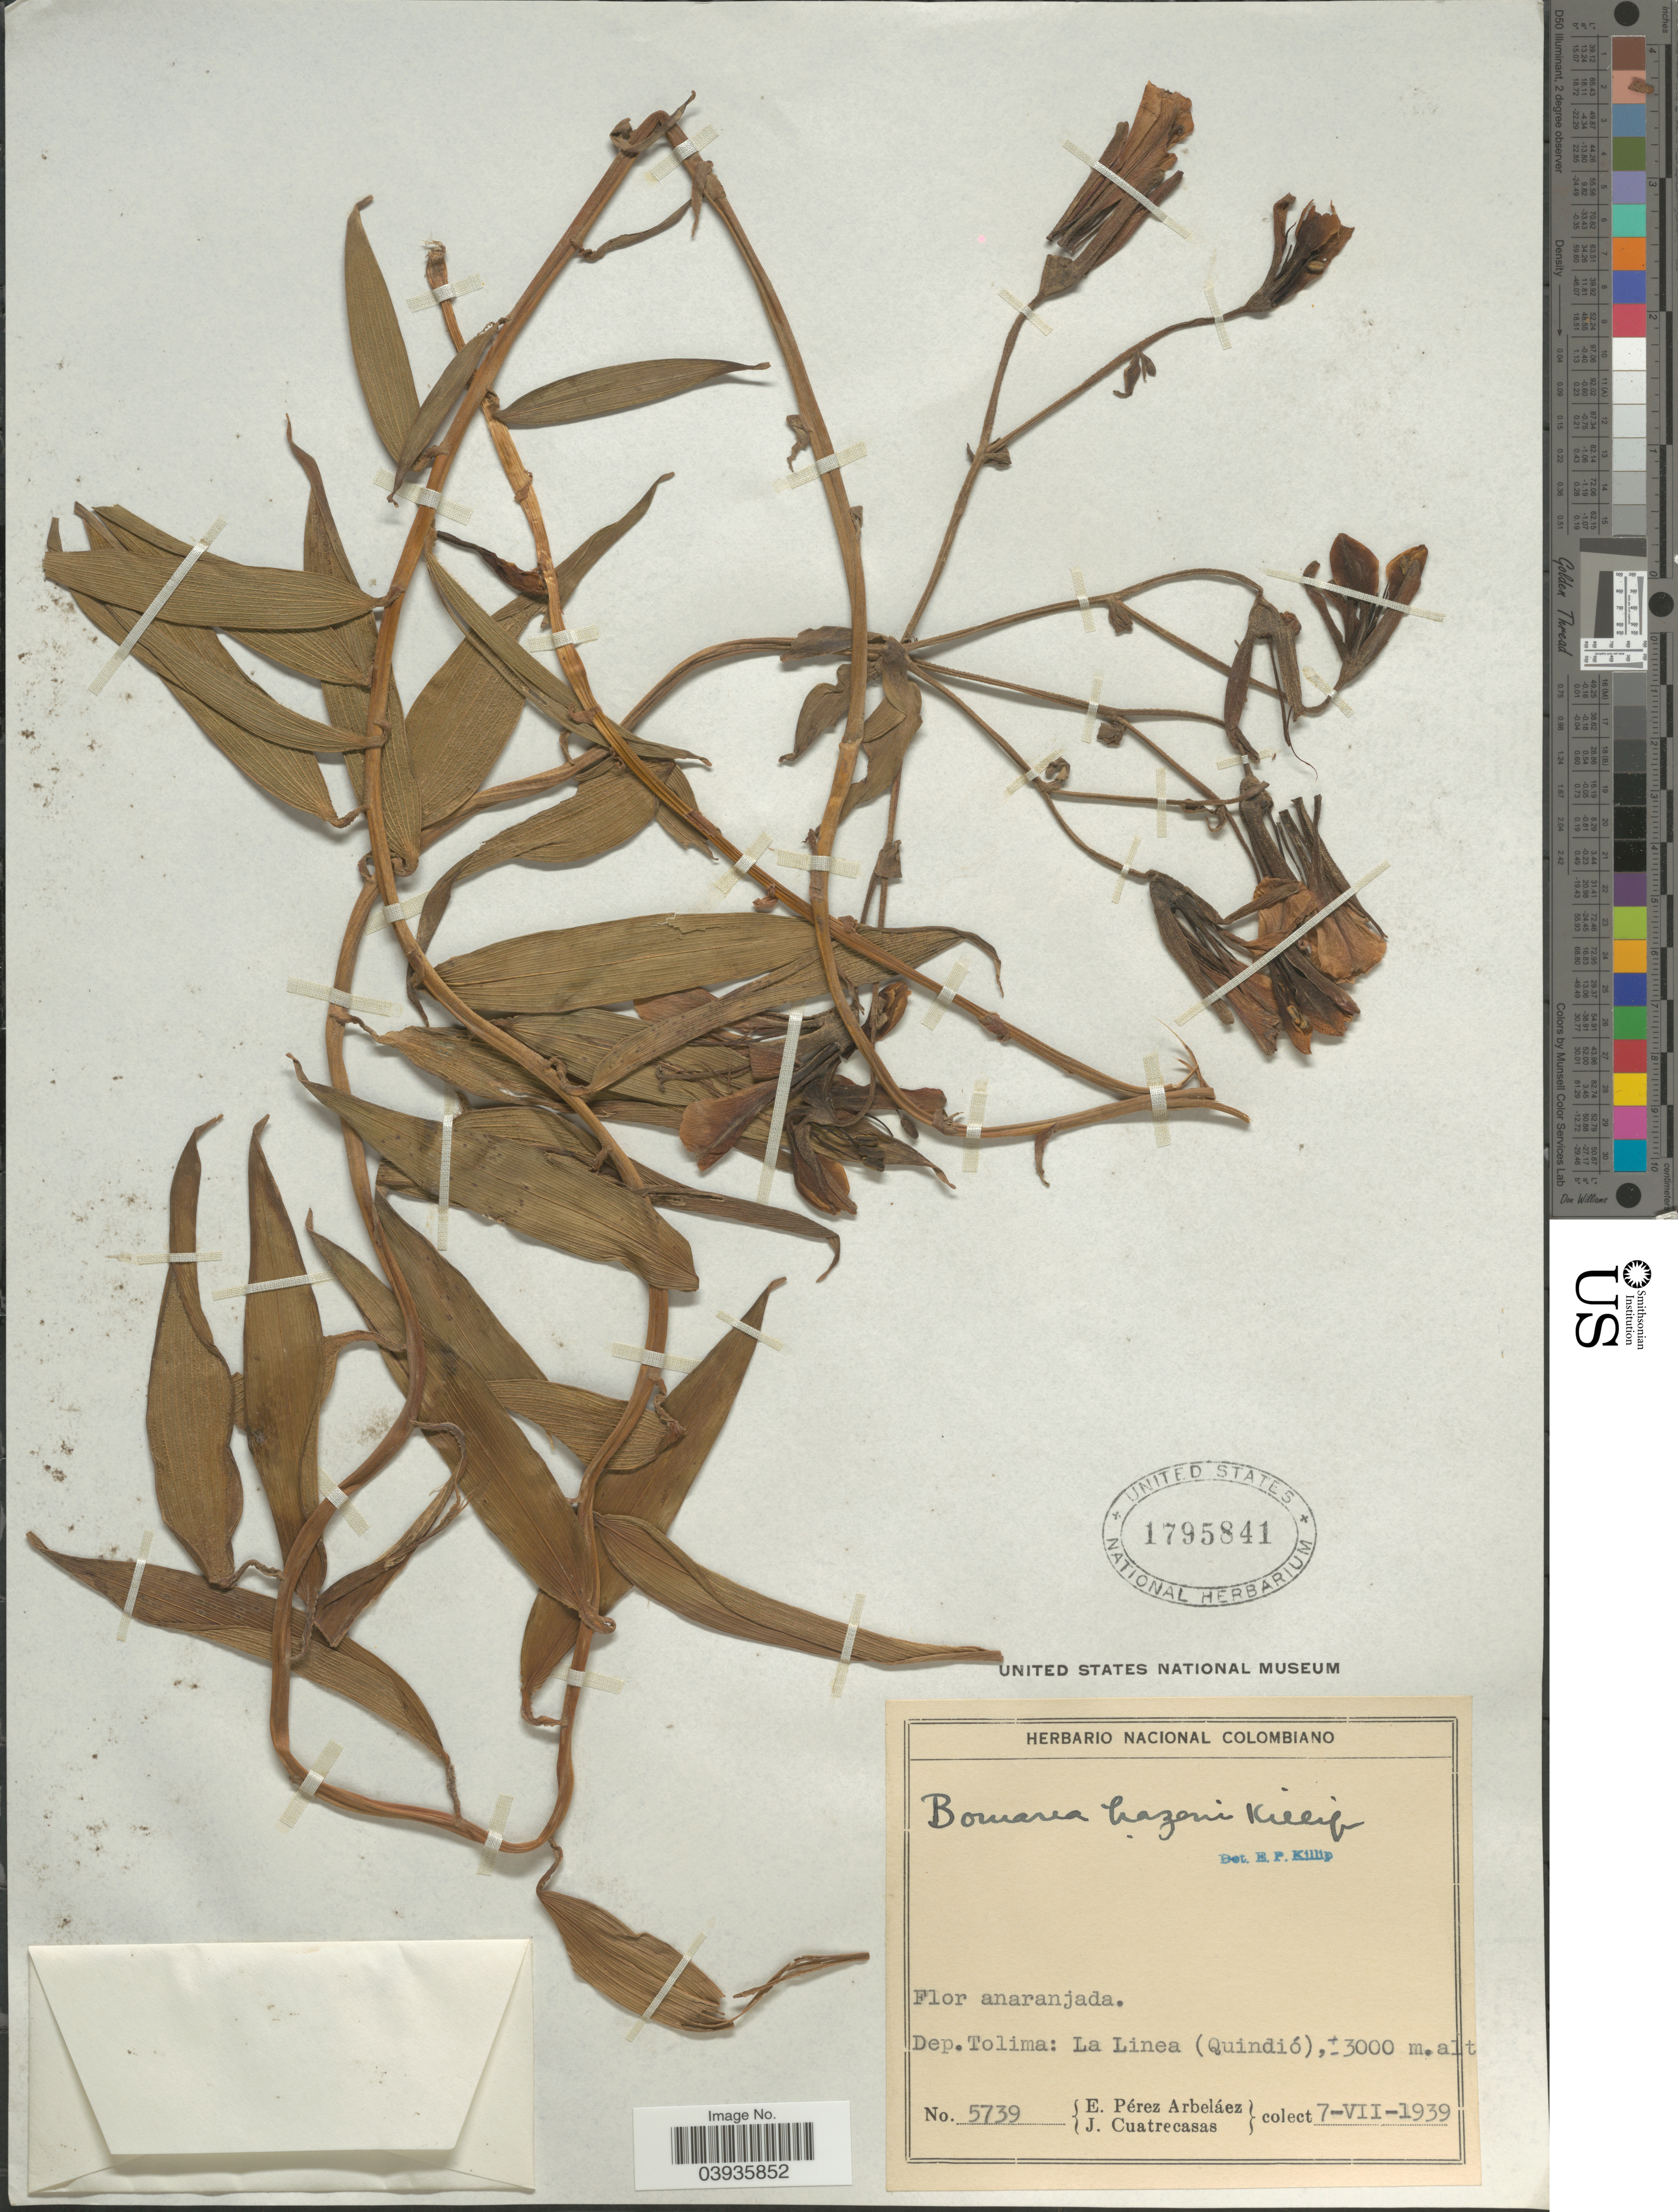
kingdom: Plantae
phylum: Tracheophyta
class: Liliopsida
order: Liliales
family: Alstroemeriaceae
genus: Bomarea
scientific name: Bomarea hazenii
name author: Killip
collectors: E. Pérez Arbeláez & J. Cuatrecasas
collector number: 5739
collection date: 1939-07-07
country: Colombia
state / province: Tolima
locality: Dep.Tolima: La Linea (Quindió).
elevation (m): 3000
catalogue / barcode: US 1795841